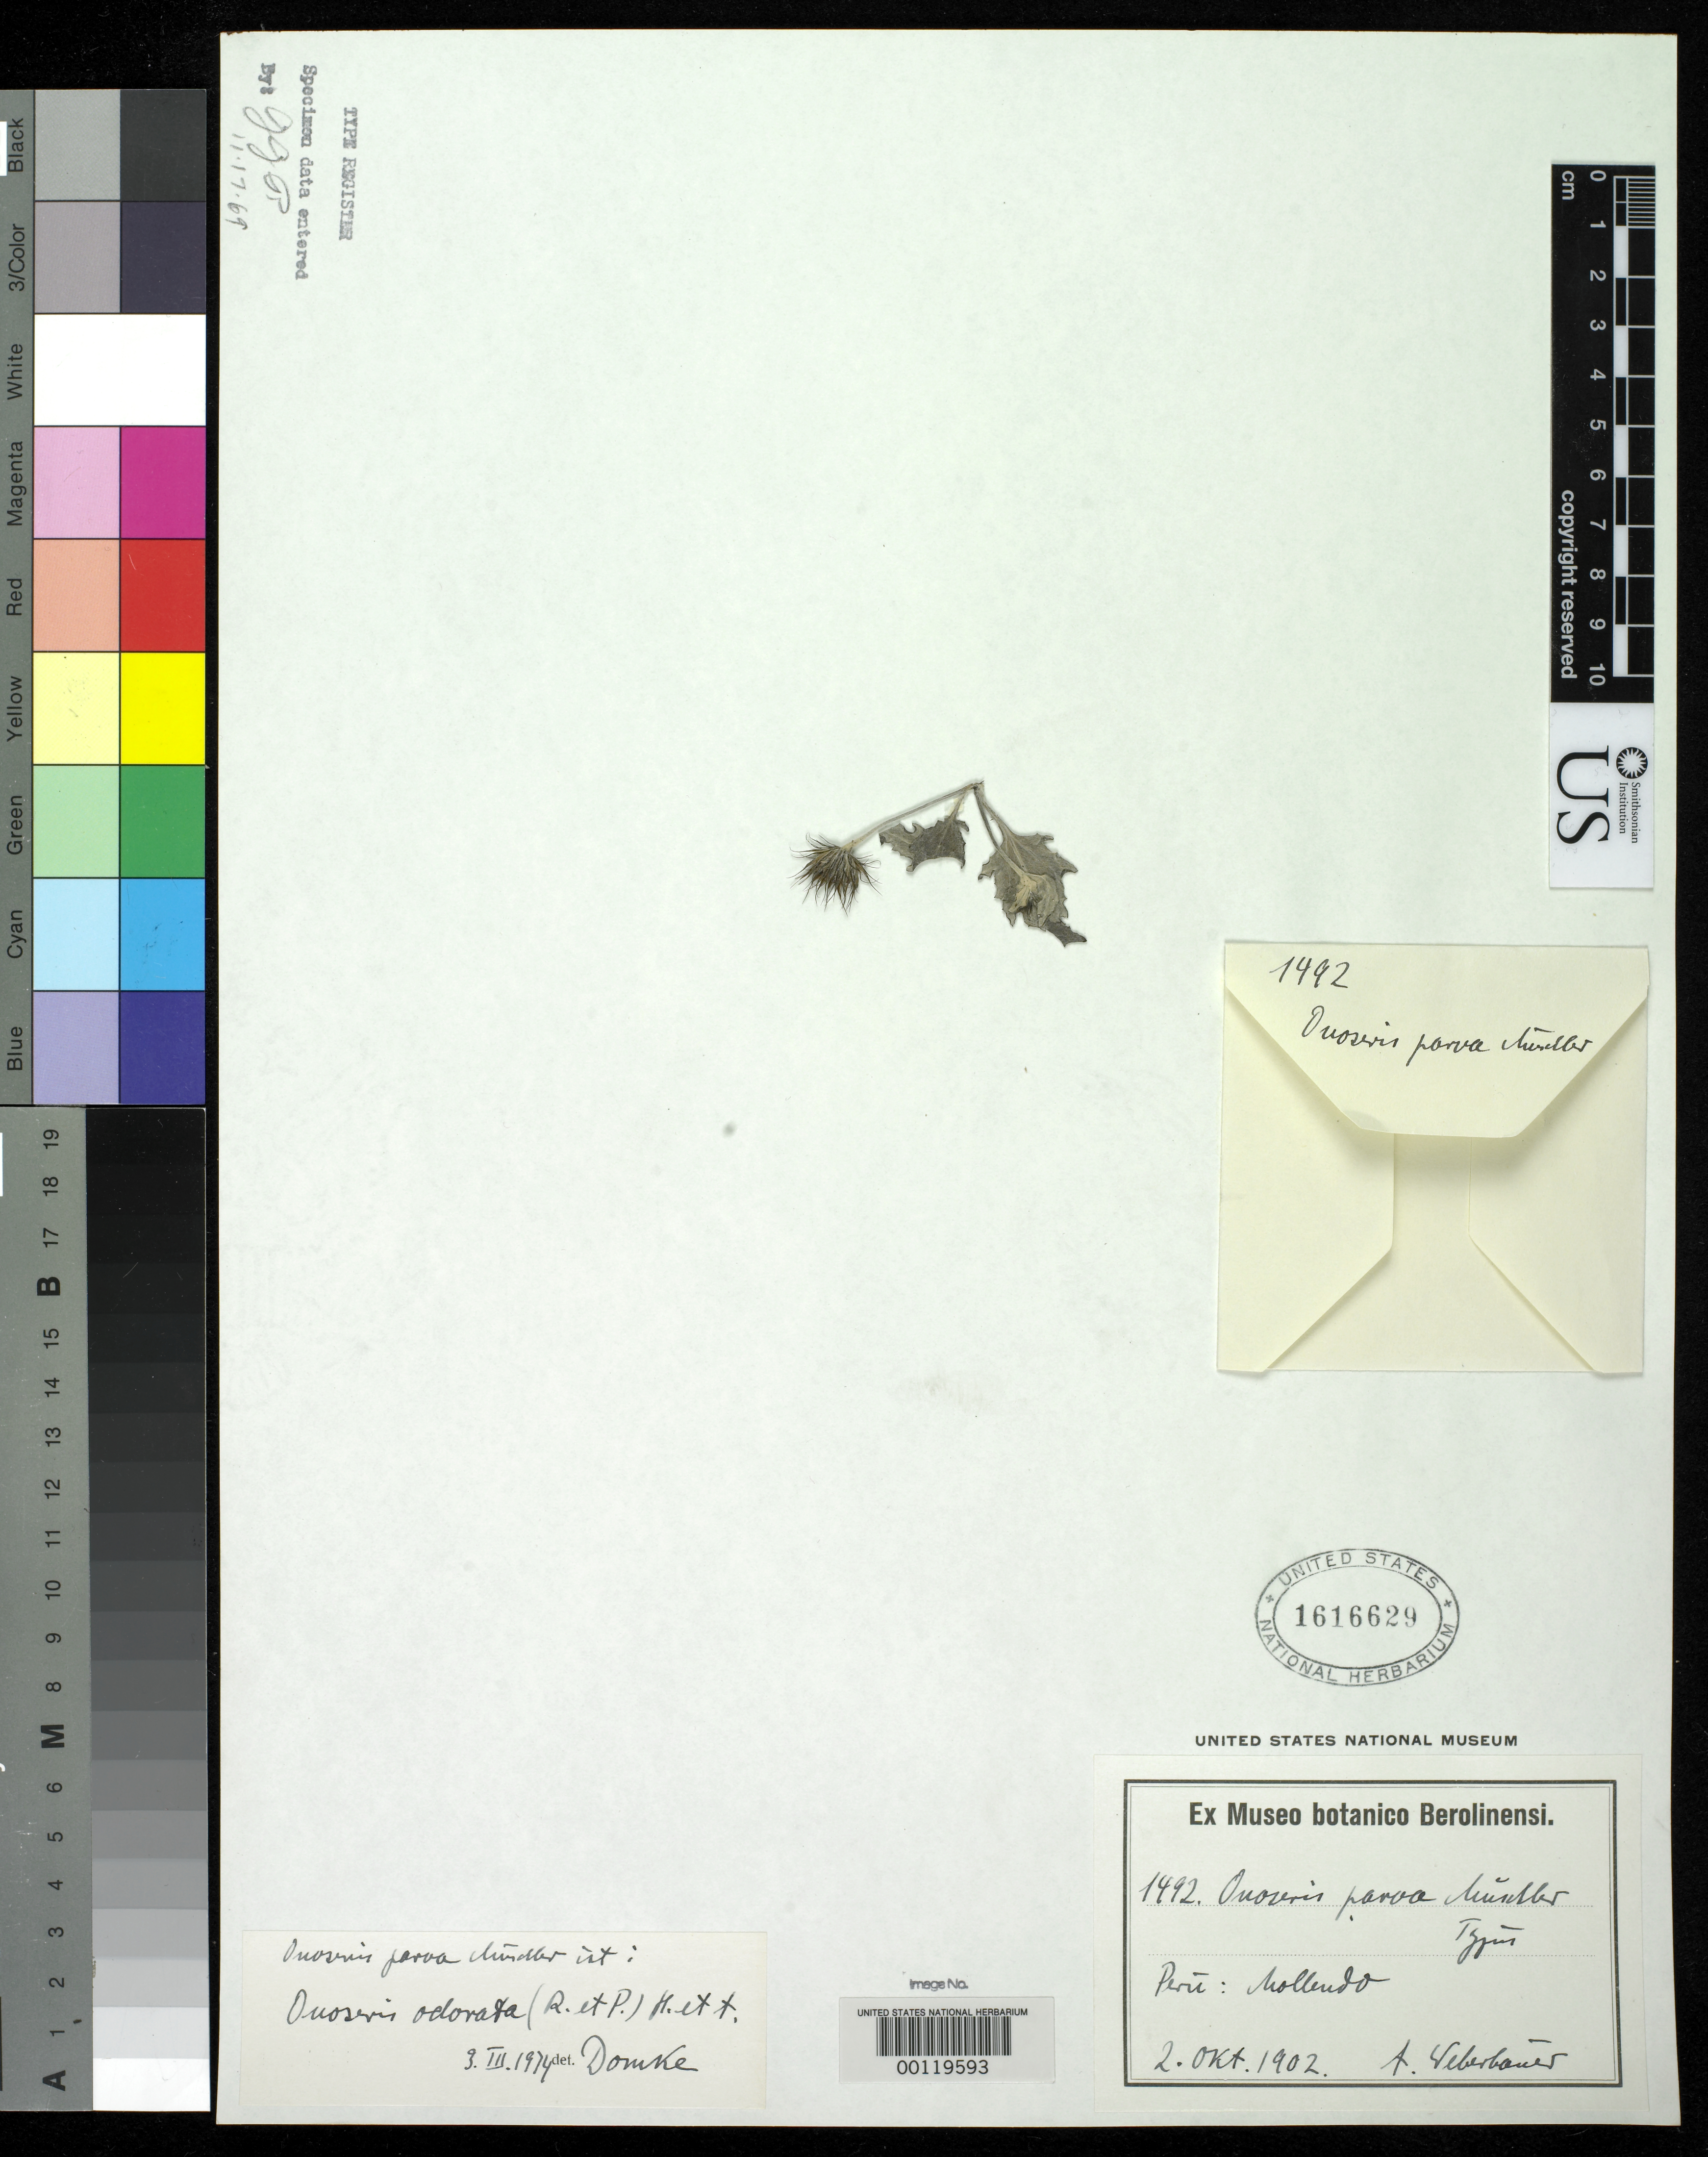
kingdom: Plantae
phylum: Tracheophyta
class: Magnoliopsida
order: Asterales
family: Asteraceae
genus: Onoseris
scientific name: Onoseris parva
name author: Muschl.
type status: Isotype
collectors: A. Weberbauer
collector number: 1492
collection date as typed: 20 Oct 1902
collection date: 1902-10-20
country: Peru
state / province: Arequipa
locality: Mollendo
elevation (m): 20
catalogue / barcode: US 1616629